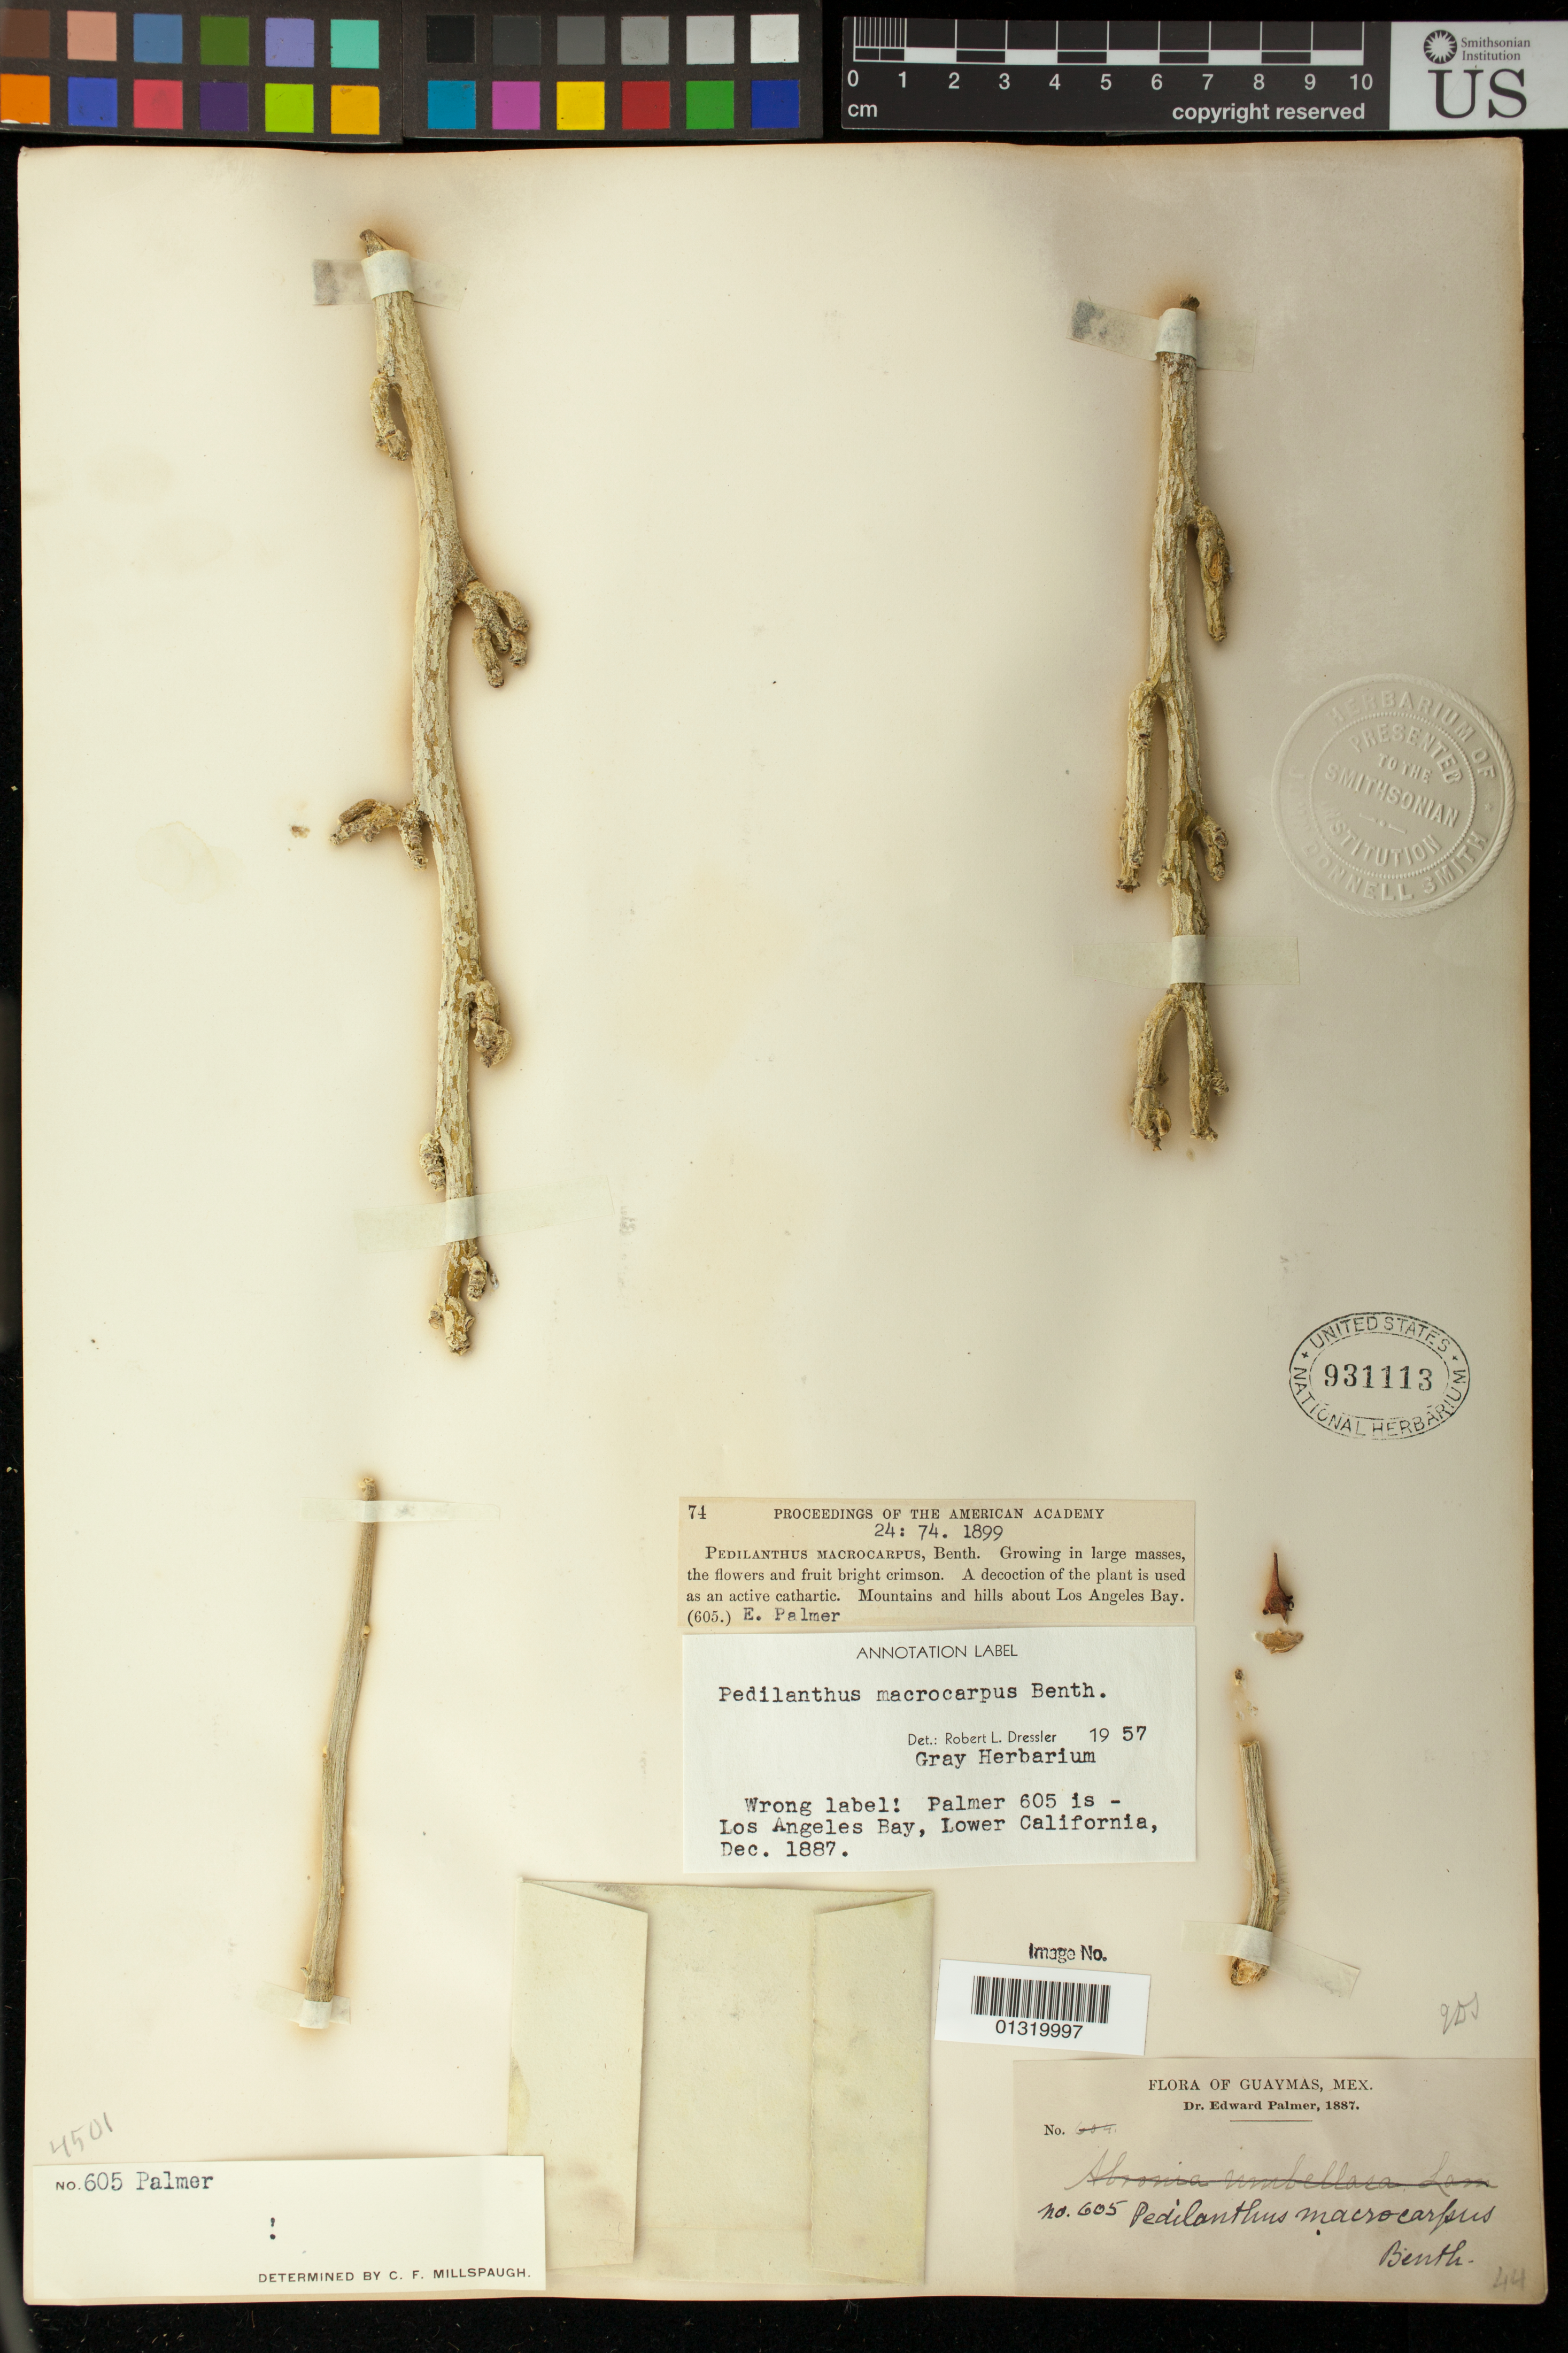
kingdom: Plantae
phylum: Tracheophyta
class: Magnoliopsida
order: Malpighiales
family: Euphorbiaceae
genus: Pedilanthus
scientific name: Pedilanthus macrocarpus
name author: Benth.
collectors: E. Palmer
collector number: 605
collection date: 1887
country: Mexico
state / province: Sonora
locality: Guaymas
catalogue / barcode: US 931113